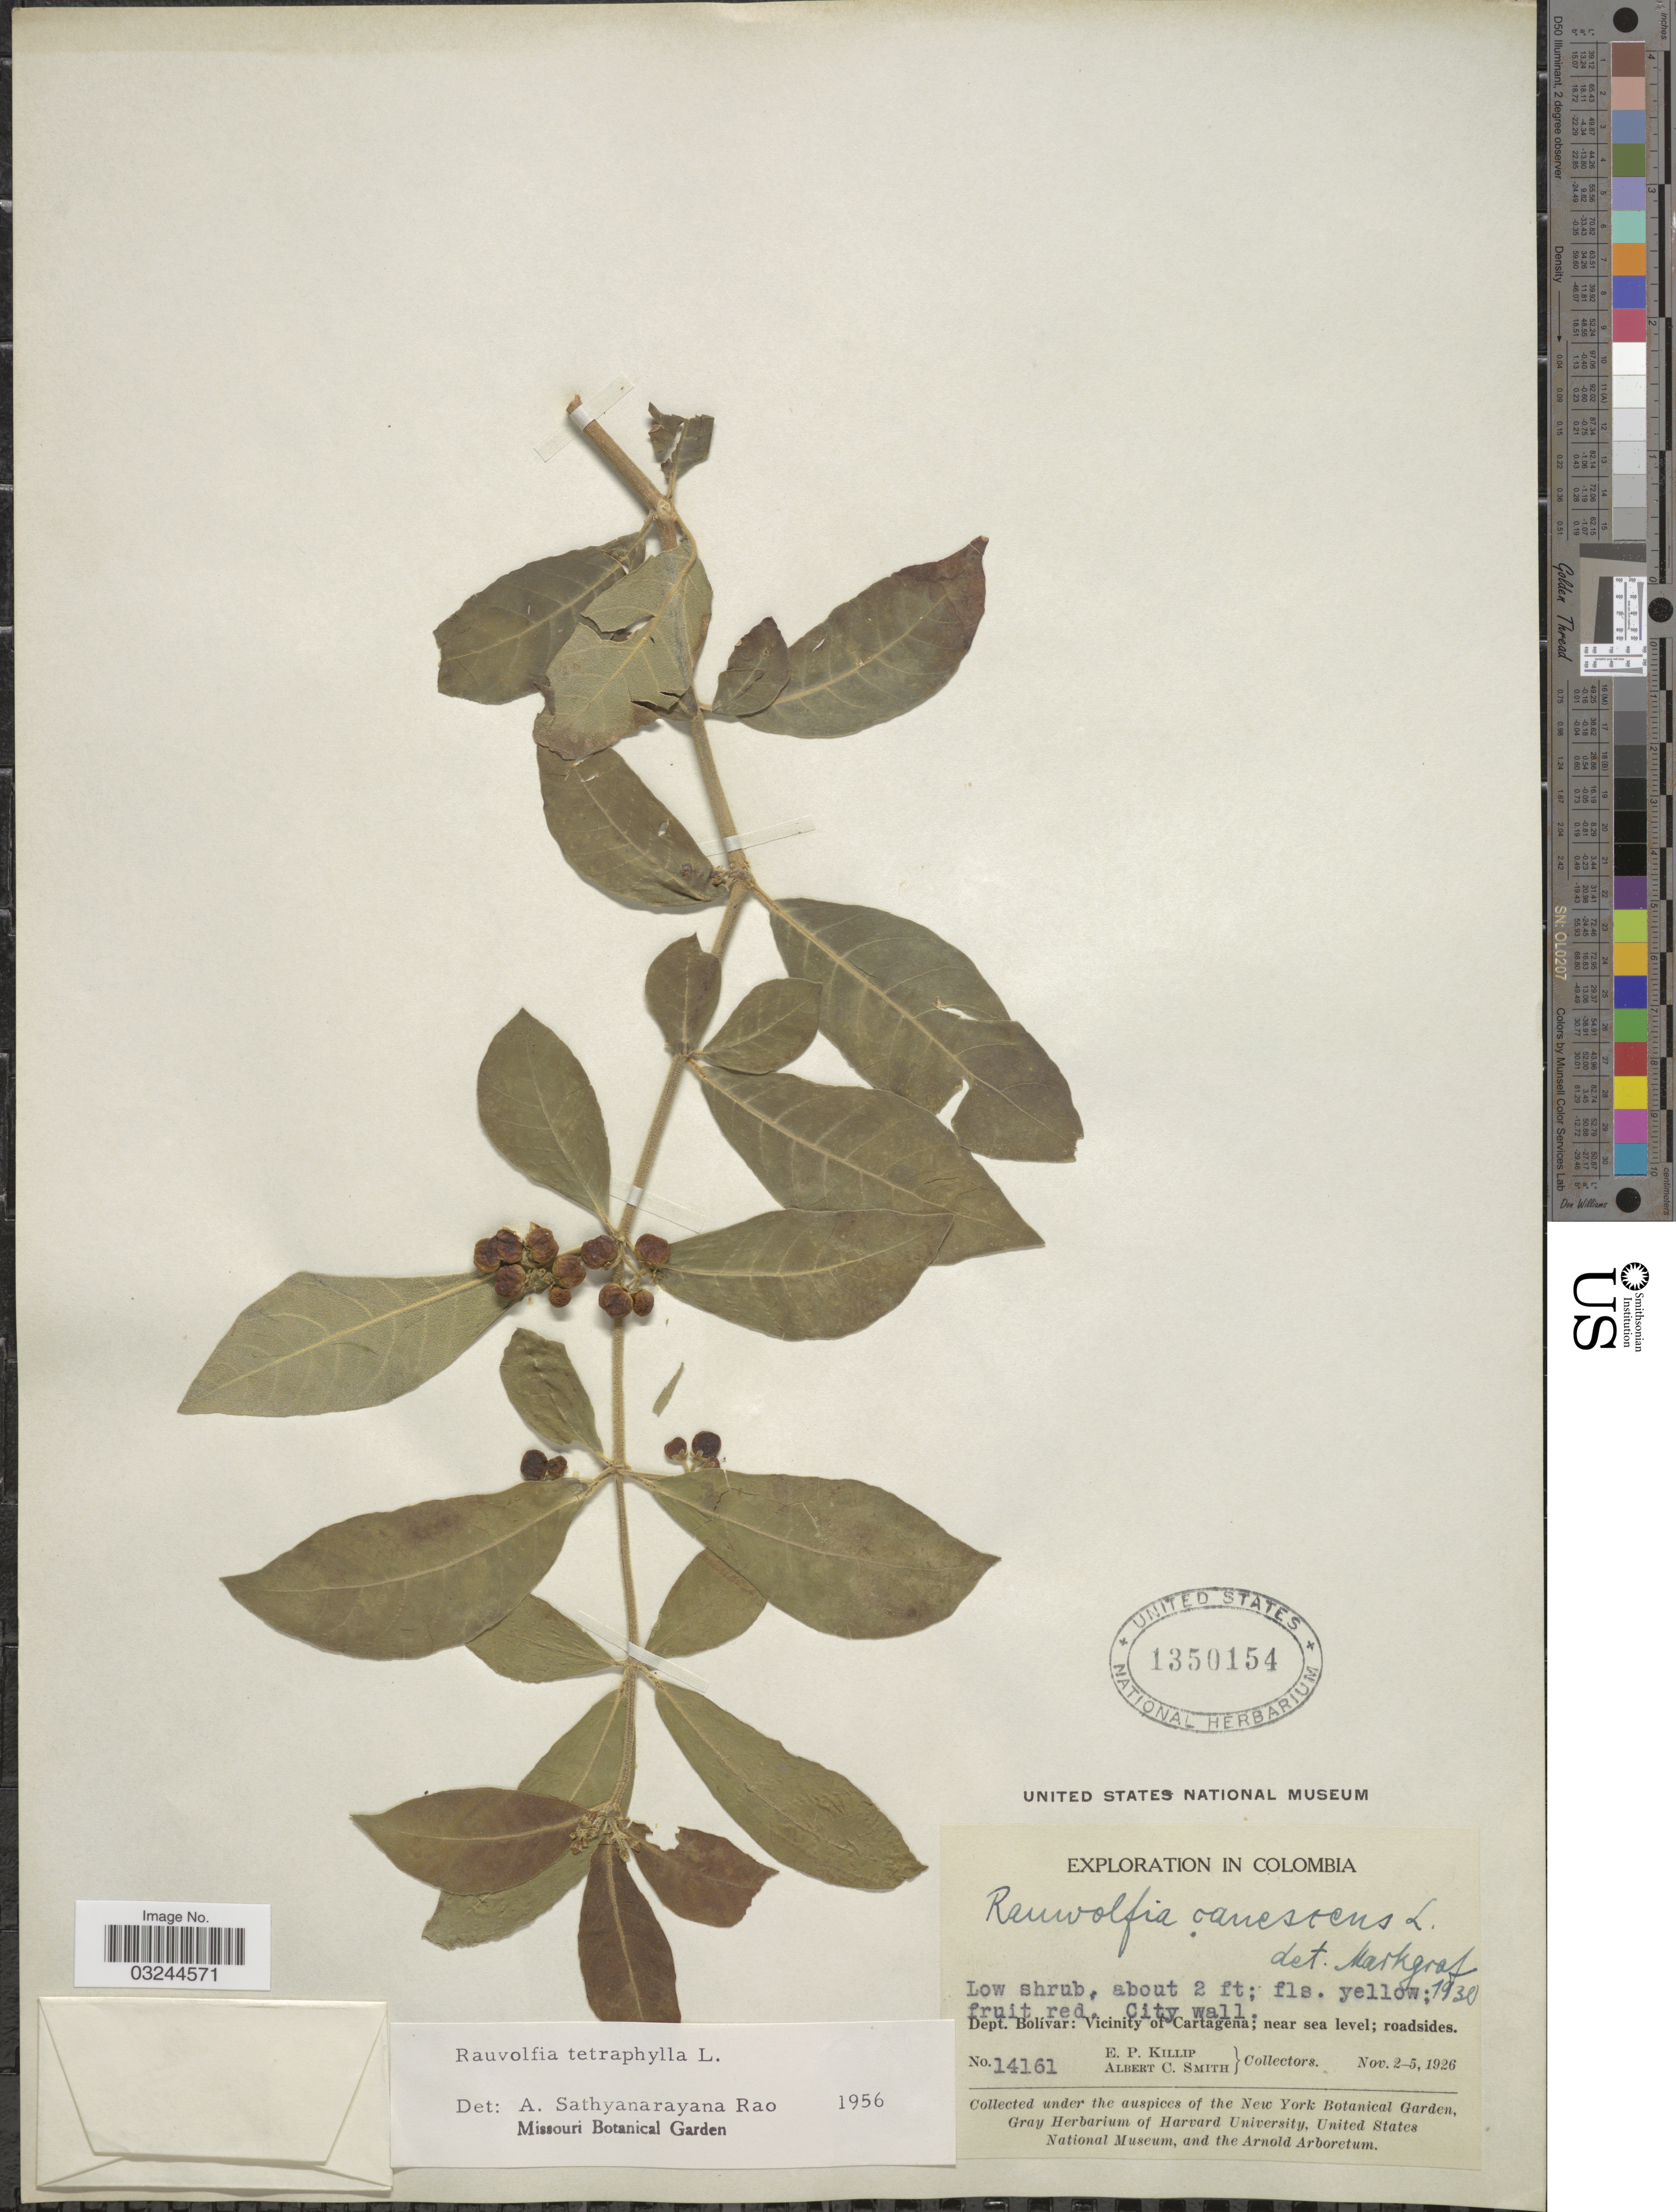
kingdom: Plantae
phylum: Tracheophyta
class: Magnoliopsida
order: Gentianales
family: Apocynaceae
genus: Rauvolfia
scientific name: Rauvolfia tetraphylla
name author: L.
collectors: E. P. Killip & A. C. Smith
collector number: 14161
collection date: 1926-11-02/1926-11-05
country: Colombia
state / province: Bolívar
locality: City wall. Dept. Bolívar: Vicinity of Cartagena; roadsides.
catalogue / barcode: US 1350154